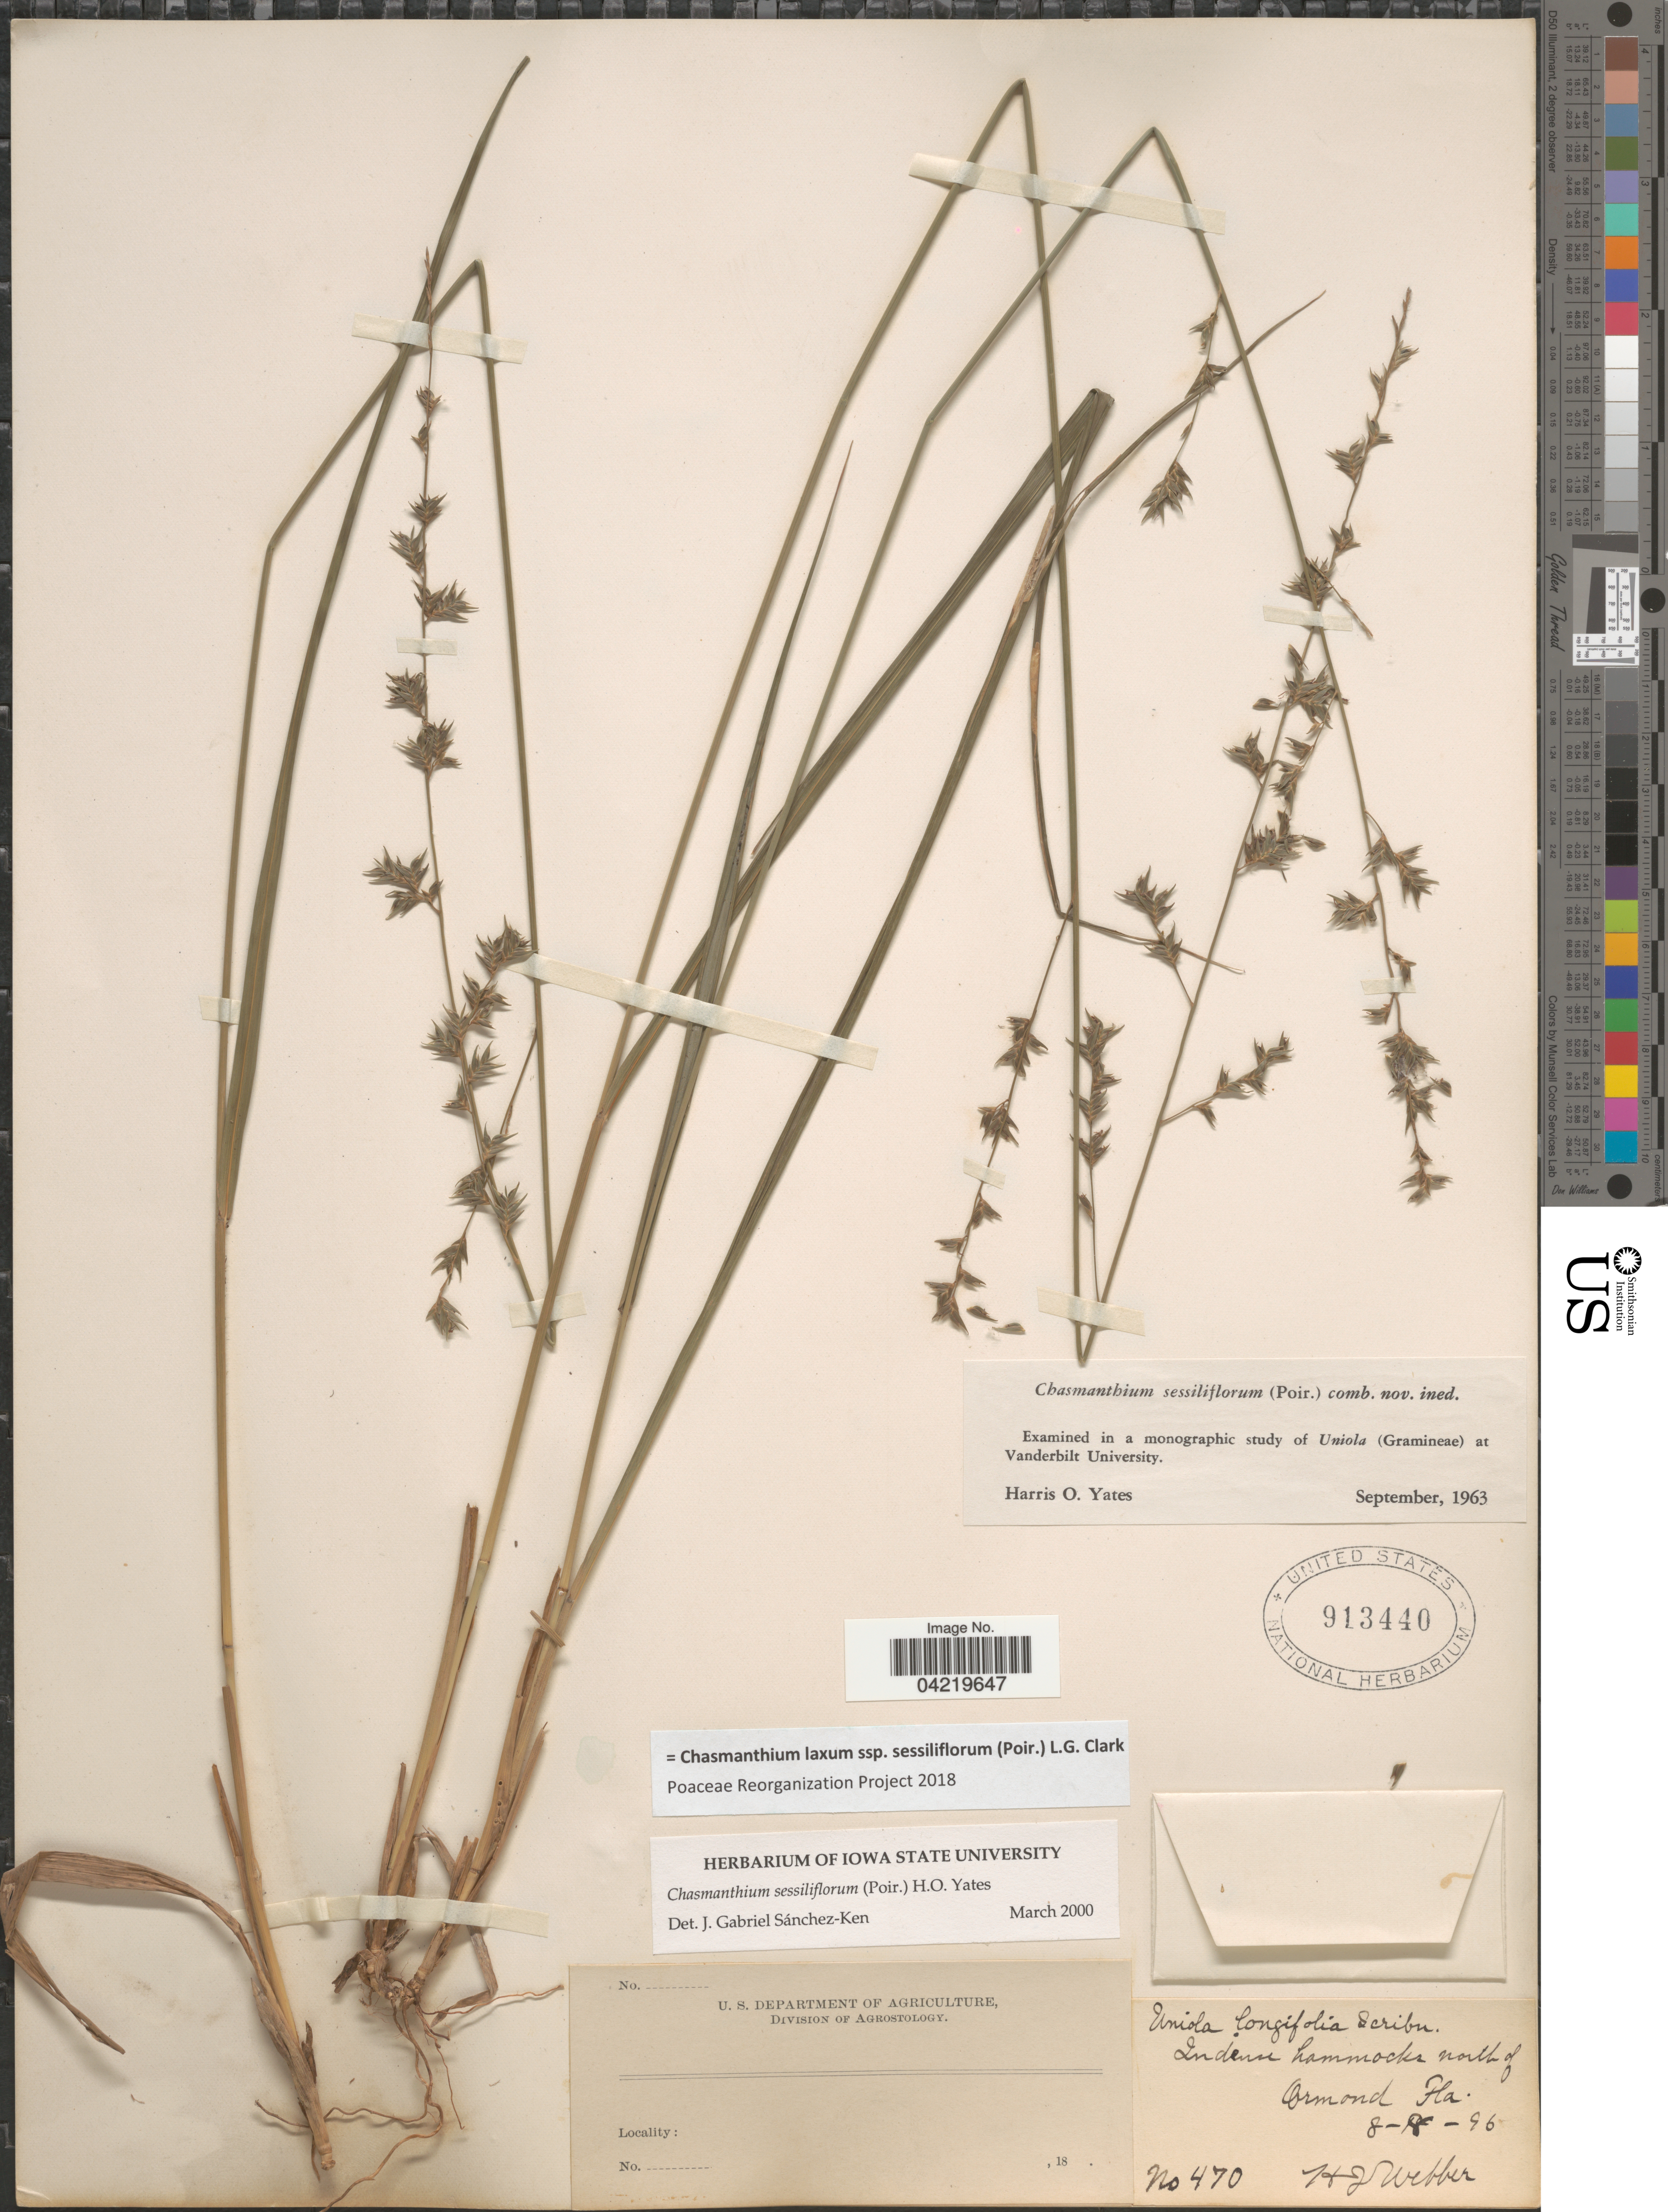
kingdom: Plantae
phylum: Tracheophyta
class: Liliopsida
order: Poales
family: Poaceae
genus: Chasmanthium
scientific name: Chasmanthium laxum subsp. sessiliflorum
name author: (L.) H.O. Yates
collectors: H. Webber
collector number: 470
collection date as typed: Transcribed d/m/y: 8/8/96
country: United States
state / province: Florida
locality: In dense hammocks north of Ormond.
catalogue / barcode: US 913440